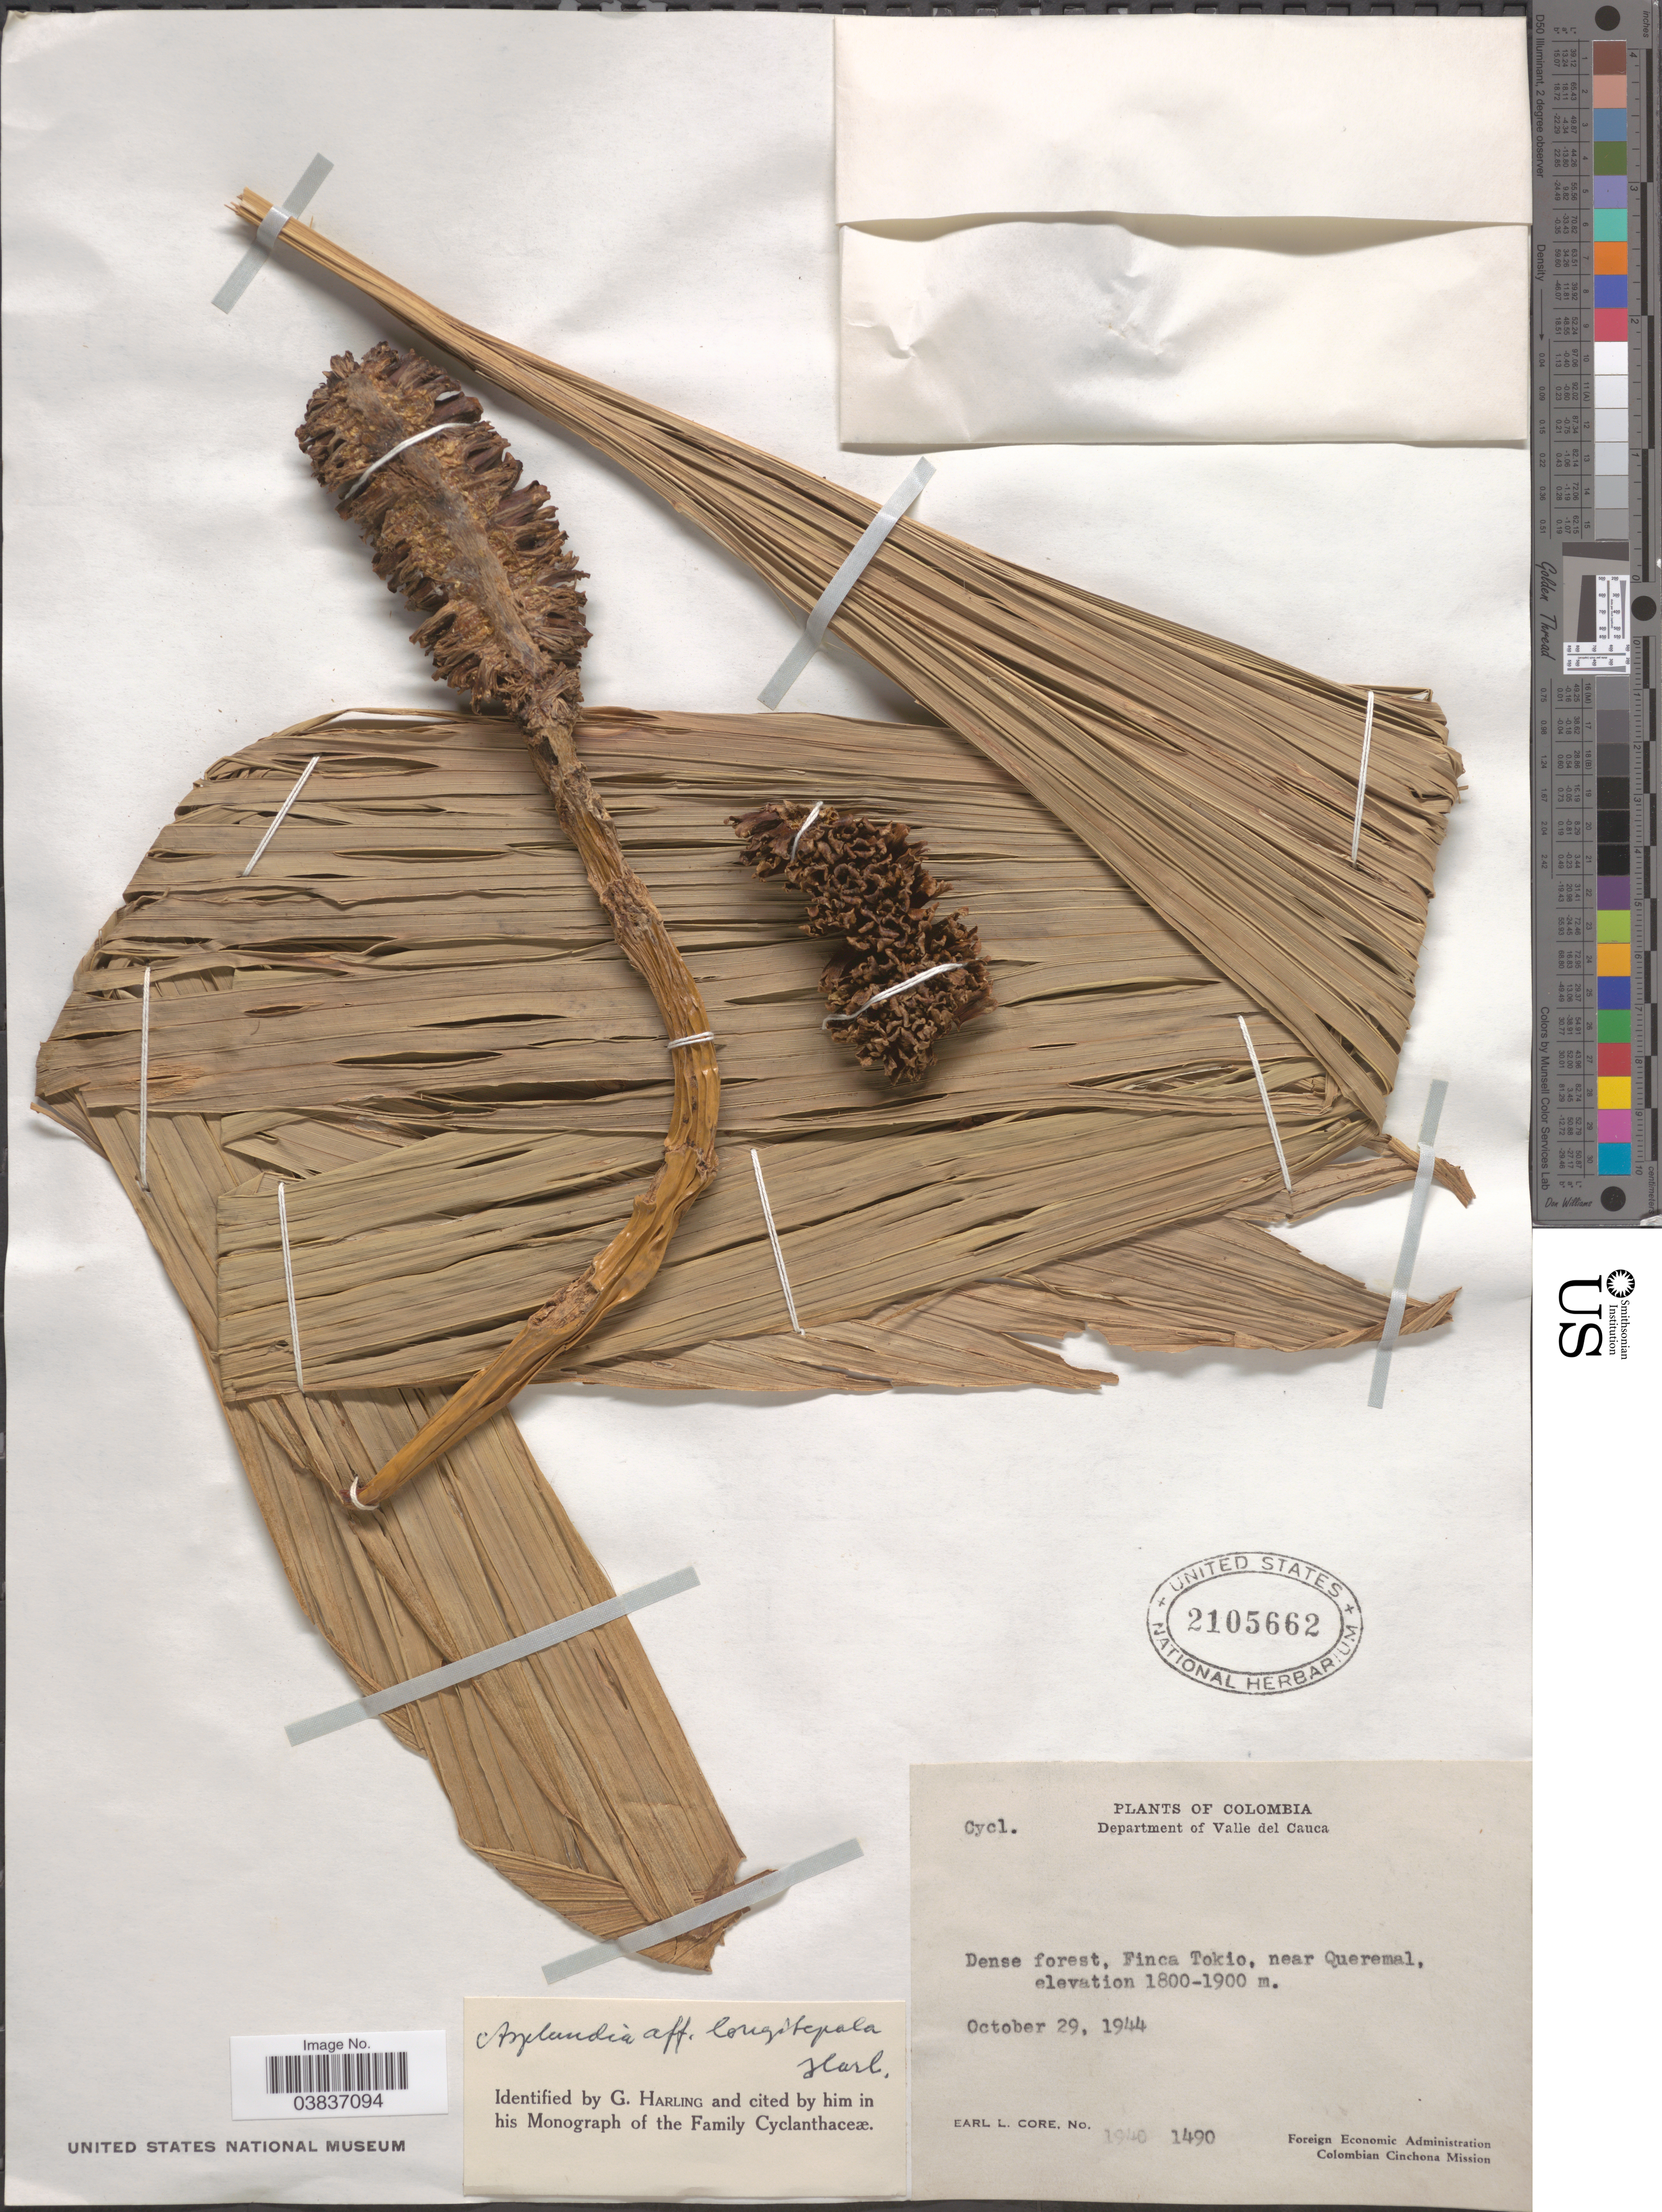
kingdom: Plantae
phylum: Tracheophyta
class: Liliopsida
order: Pandanales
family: Cyclanthaceae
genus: Asplundia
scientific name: Asplundia longitepala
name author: Harling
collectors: E. L. Core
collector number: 1940/1490 ?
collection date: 1944-10-29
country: Colombia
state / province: Valle del Cauca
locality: Department of Valle del Cauca. Finca Tokio, near Queremal.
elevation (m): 1800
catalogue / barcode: US 2105662